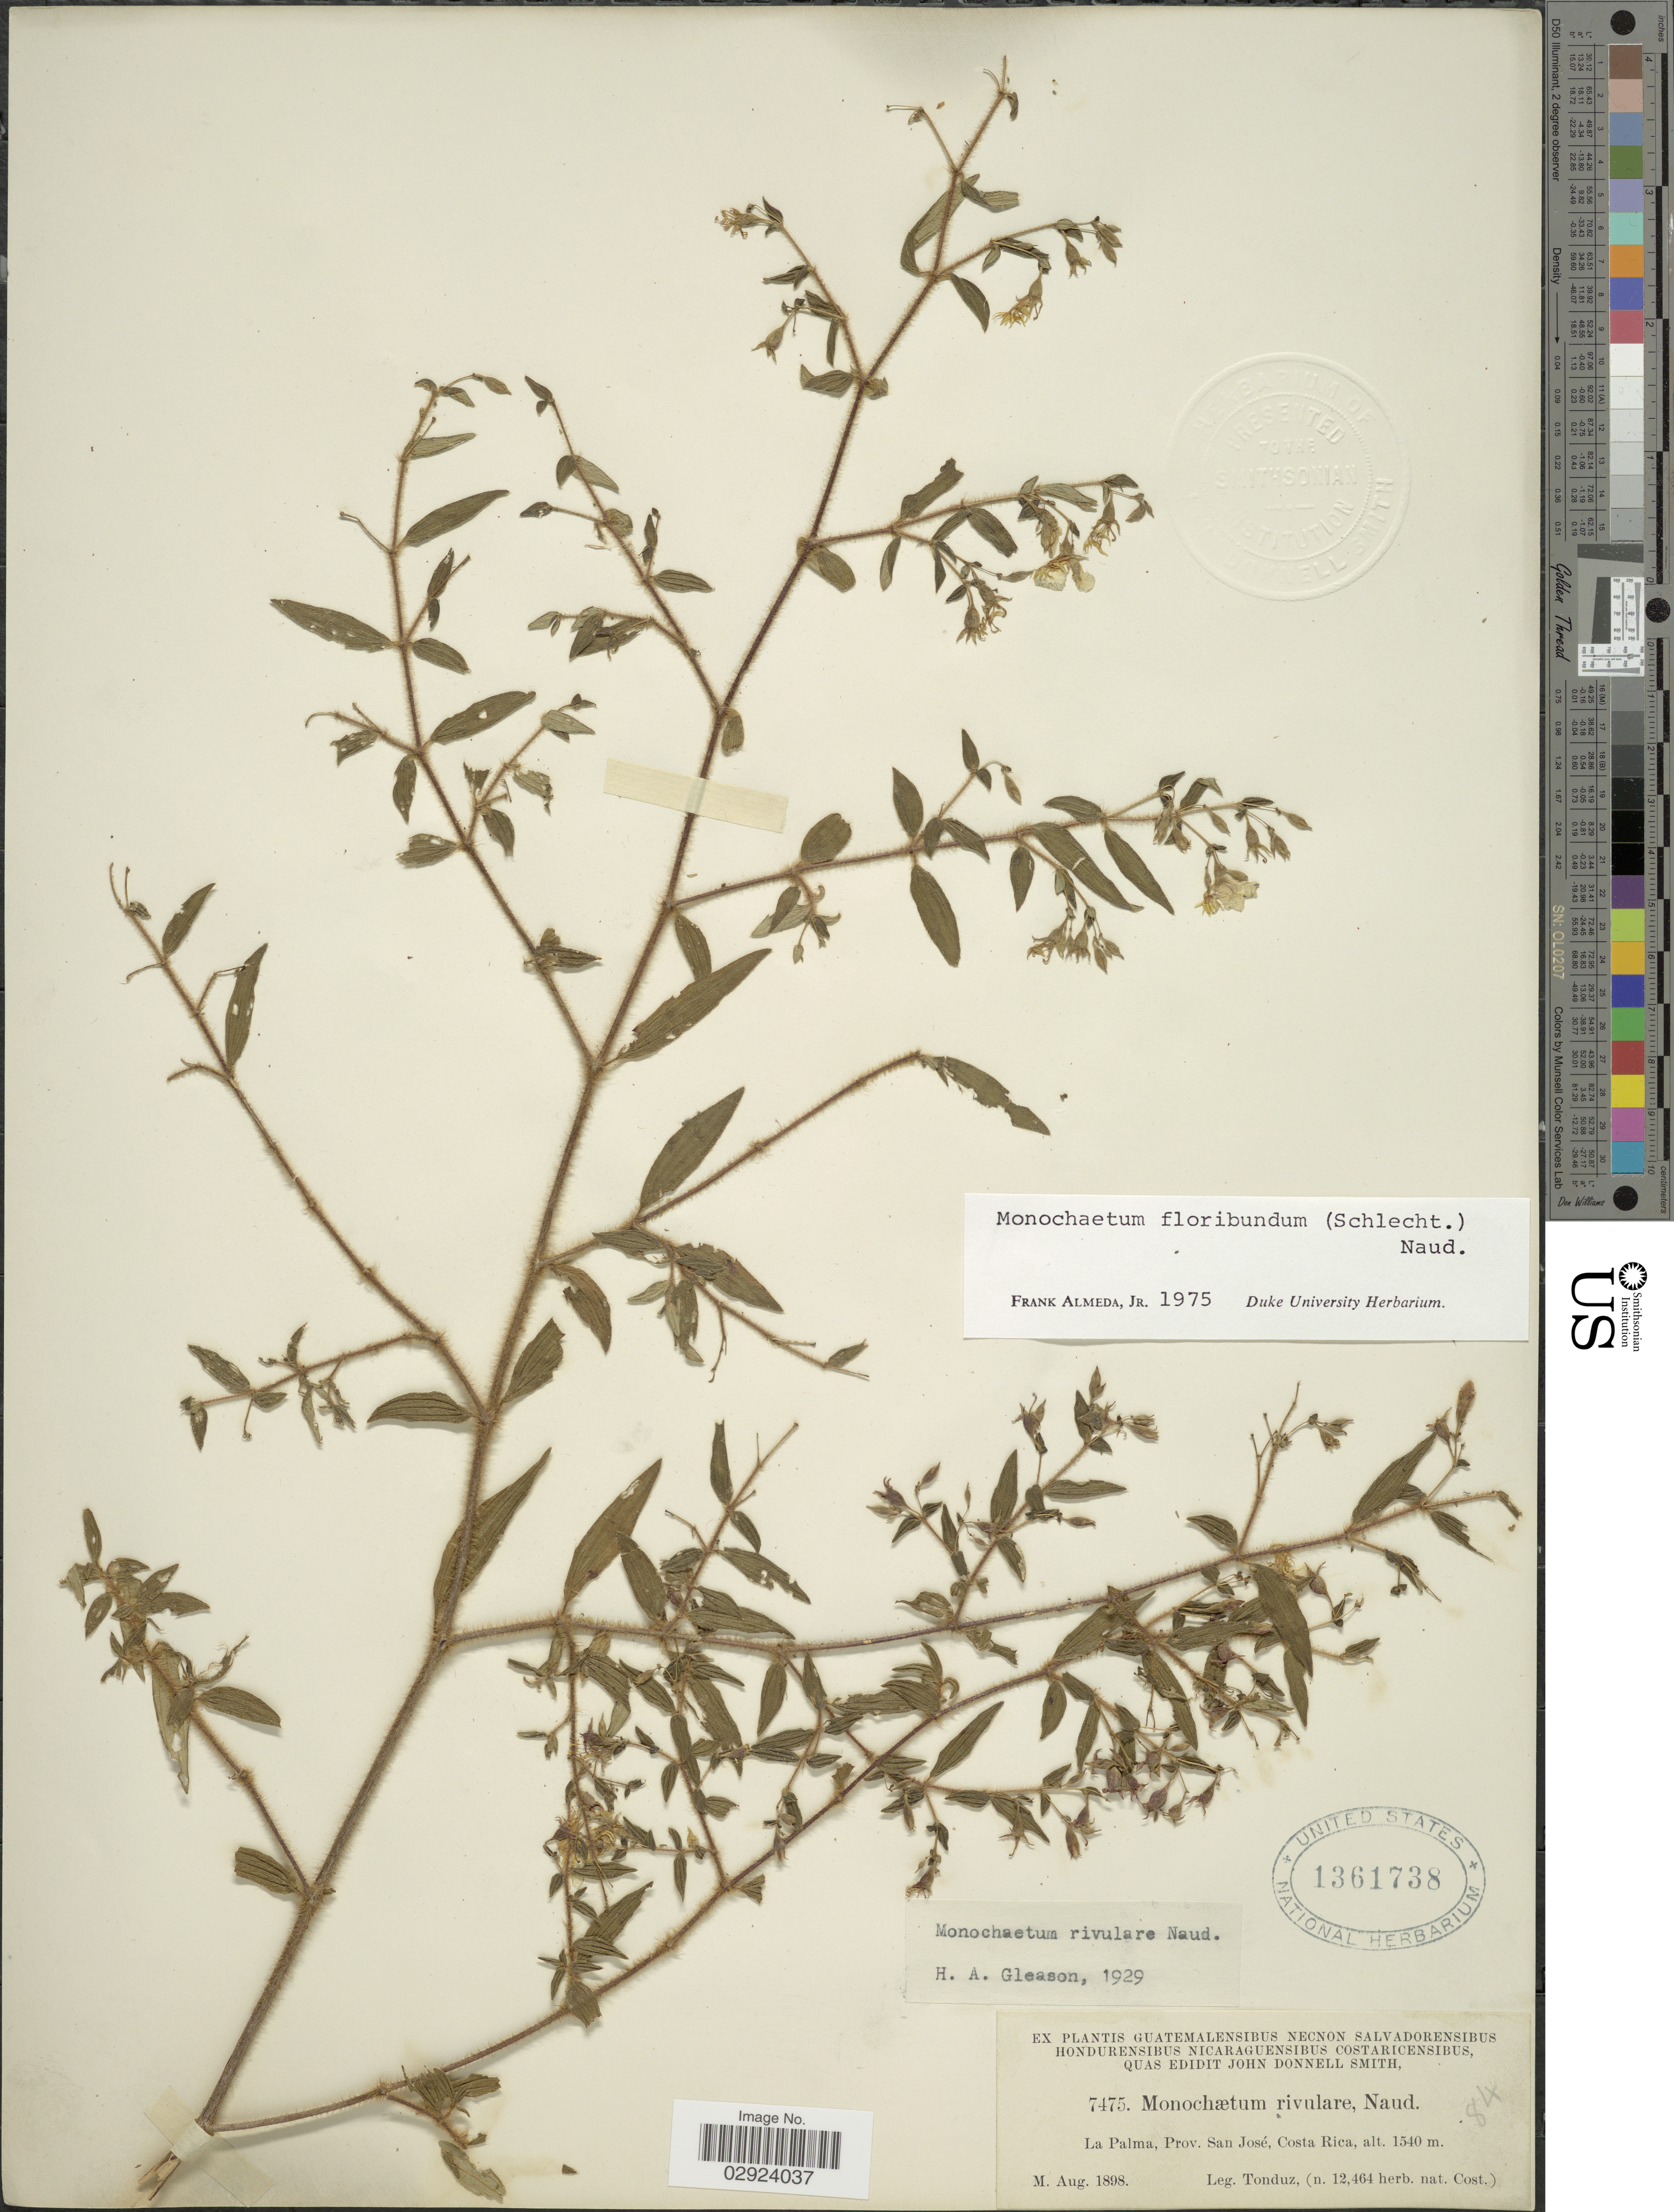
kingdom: Plantae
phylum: Tracheophyta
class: Magnoliopsida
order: Myrtales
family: Melastomataceae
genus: Monochaetum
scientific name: Monochaetum floribundum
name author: (Schltdl.) Naudin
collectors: Tonduz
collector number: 7475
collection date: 1898-08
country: Costa Rica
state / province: San José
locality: La Palma.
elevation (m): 1540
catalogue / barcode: US 1361738